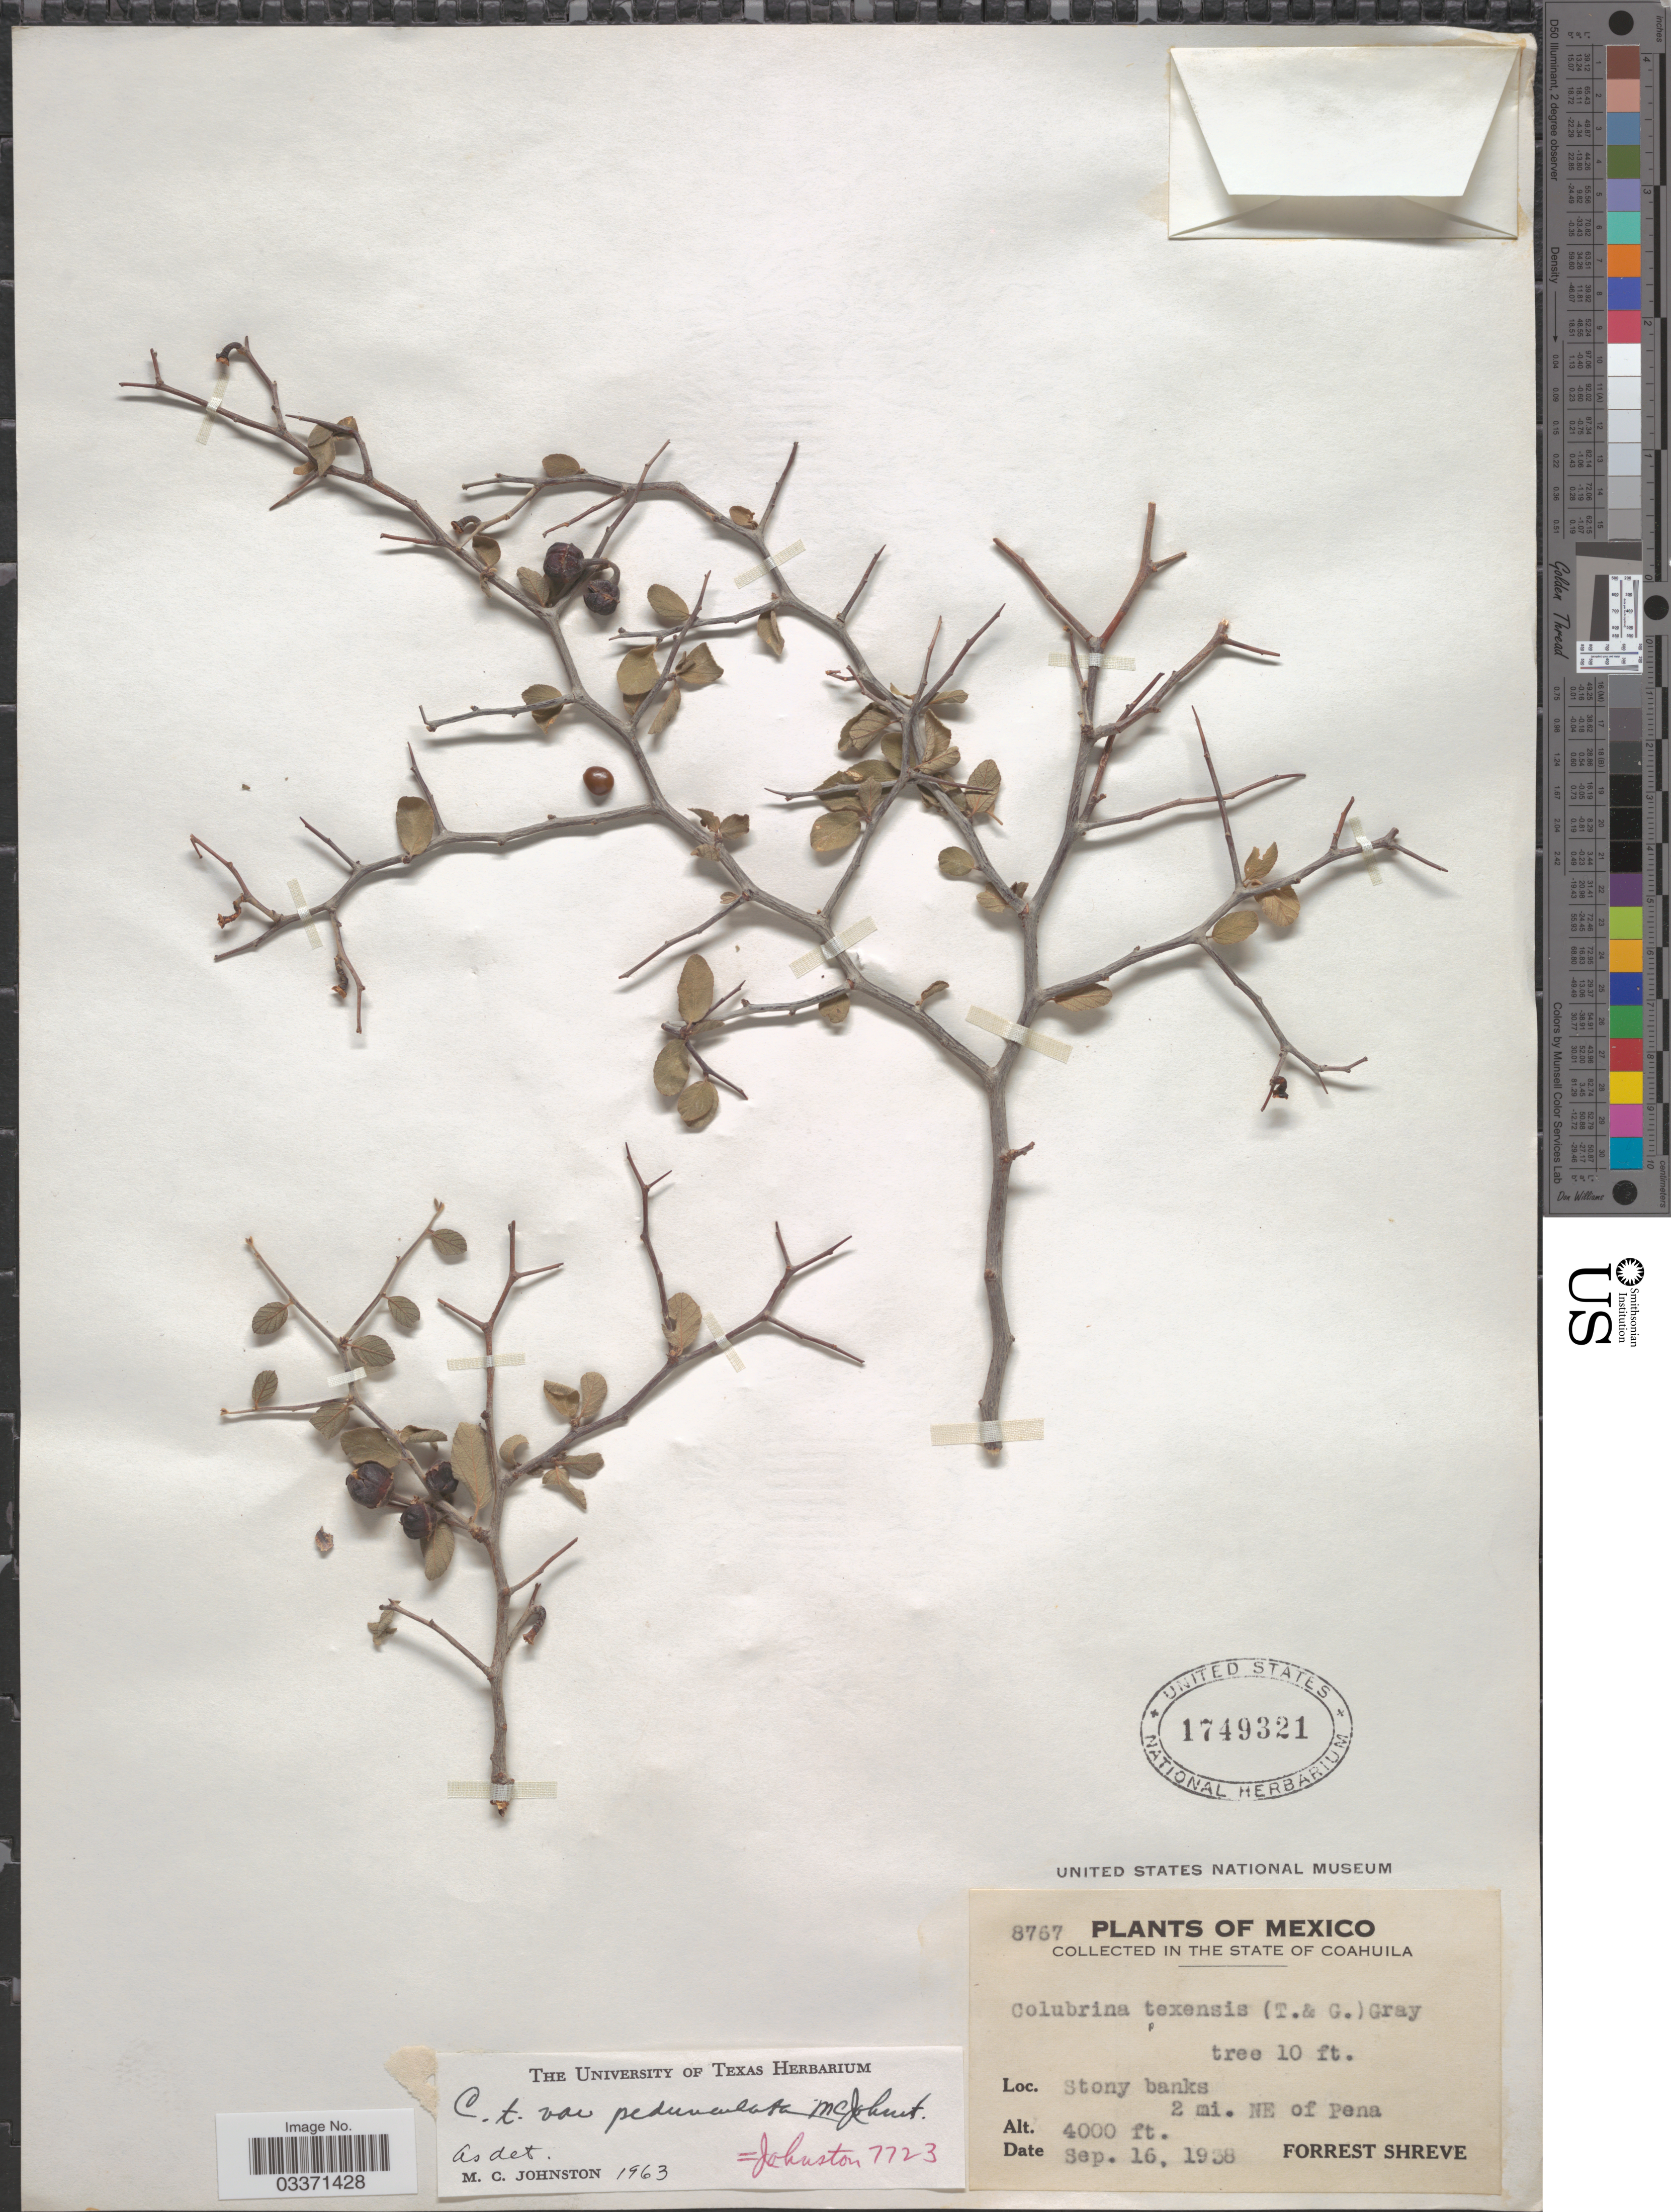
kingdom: Plantae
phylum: Tracheophyta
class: Magnoliopsida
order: Rosales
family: Rhamnaceae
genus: Colubrina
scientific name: Colubrina texensis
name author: (Torr. & A. Gray) A. Gray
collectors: F. Shreve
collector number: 8767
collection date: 1938-09-16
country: Mexico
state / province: Coahuila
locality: Stony banks 2 mi. NE of Pena.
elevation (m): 1219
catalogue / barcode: US 1749321